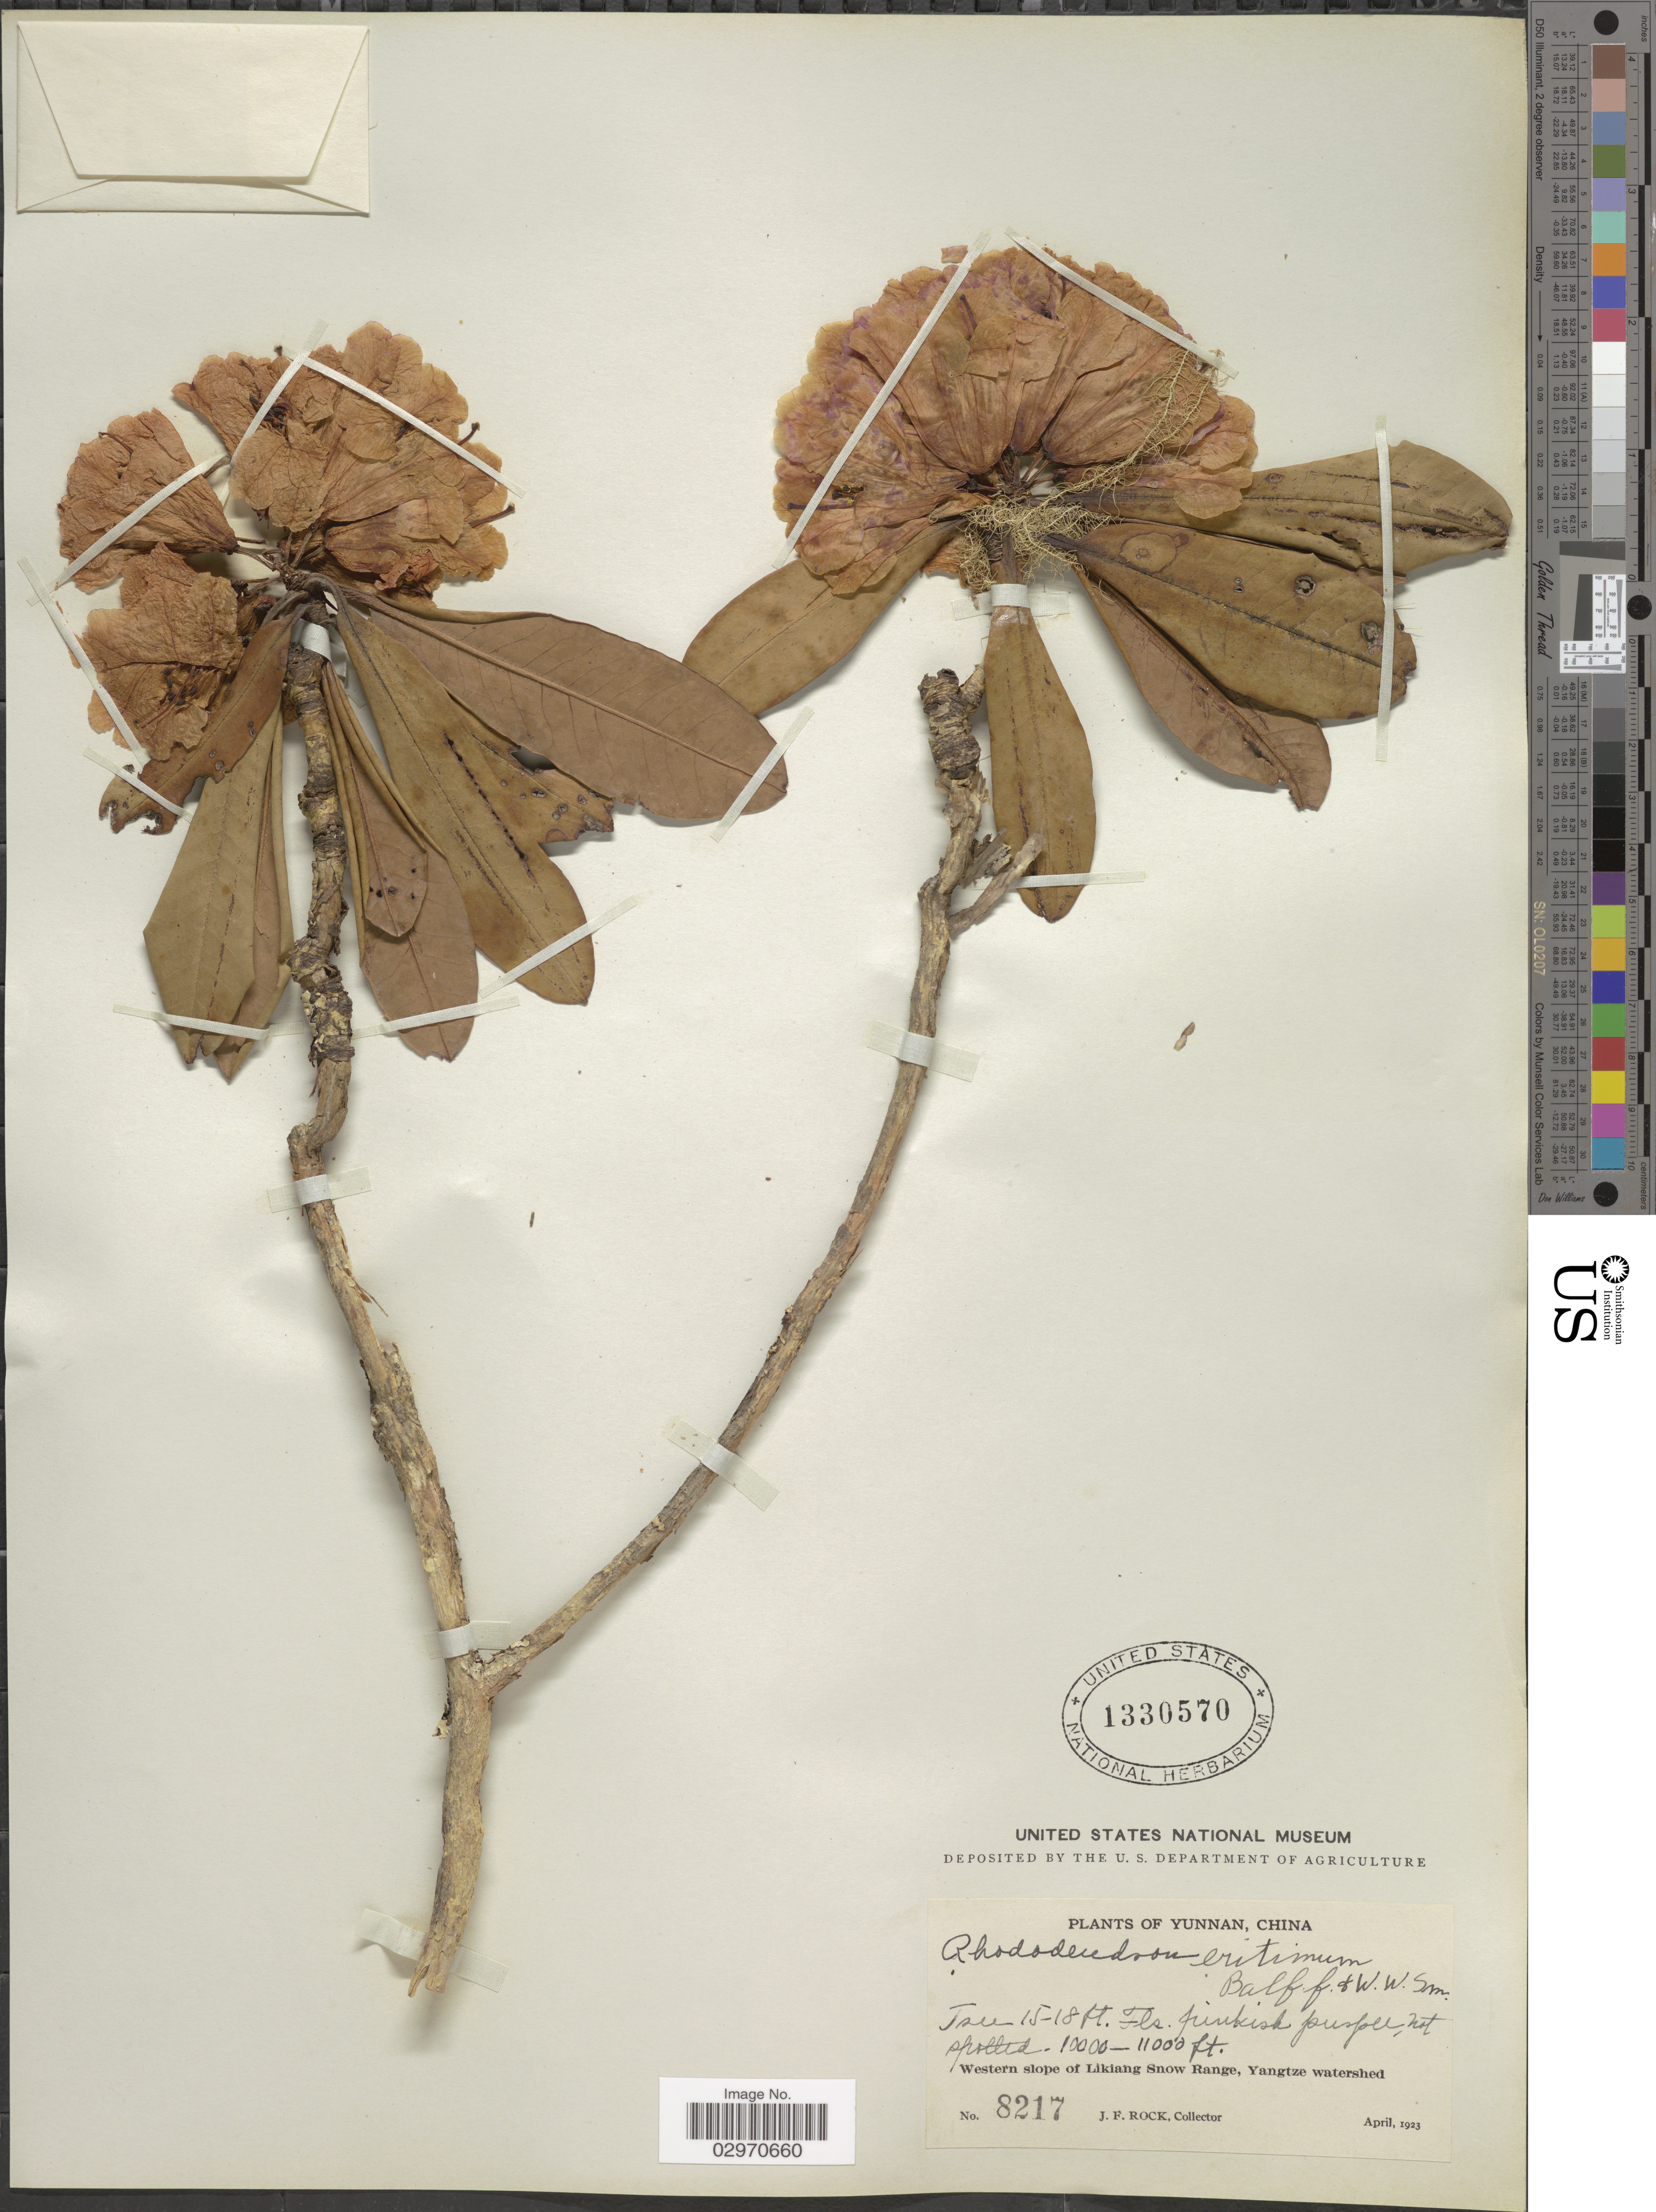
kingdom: Plantae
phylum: Tracheophyta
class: Magnoliopsida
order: Ericales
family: Ericaceae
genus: Rhododendron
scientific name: Rhododendron eritimum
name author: Balf. f. & W.W. Sm.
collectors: J. Rock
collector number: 8217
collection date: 1923-04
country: China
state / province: Yunnan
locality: Western slope of Likiang Snow Range, Yangtze watershed.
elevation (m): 3048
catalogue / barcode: US 1330570